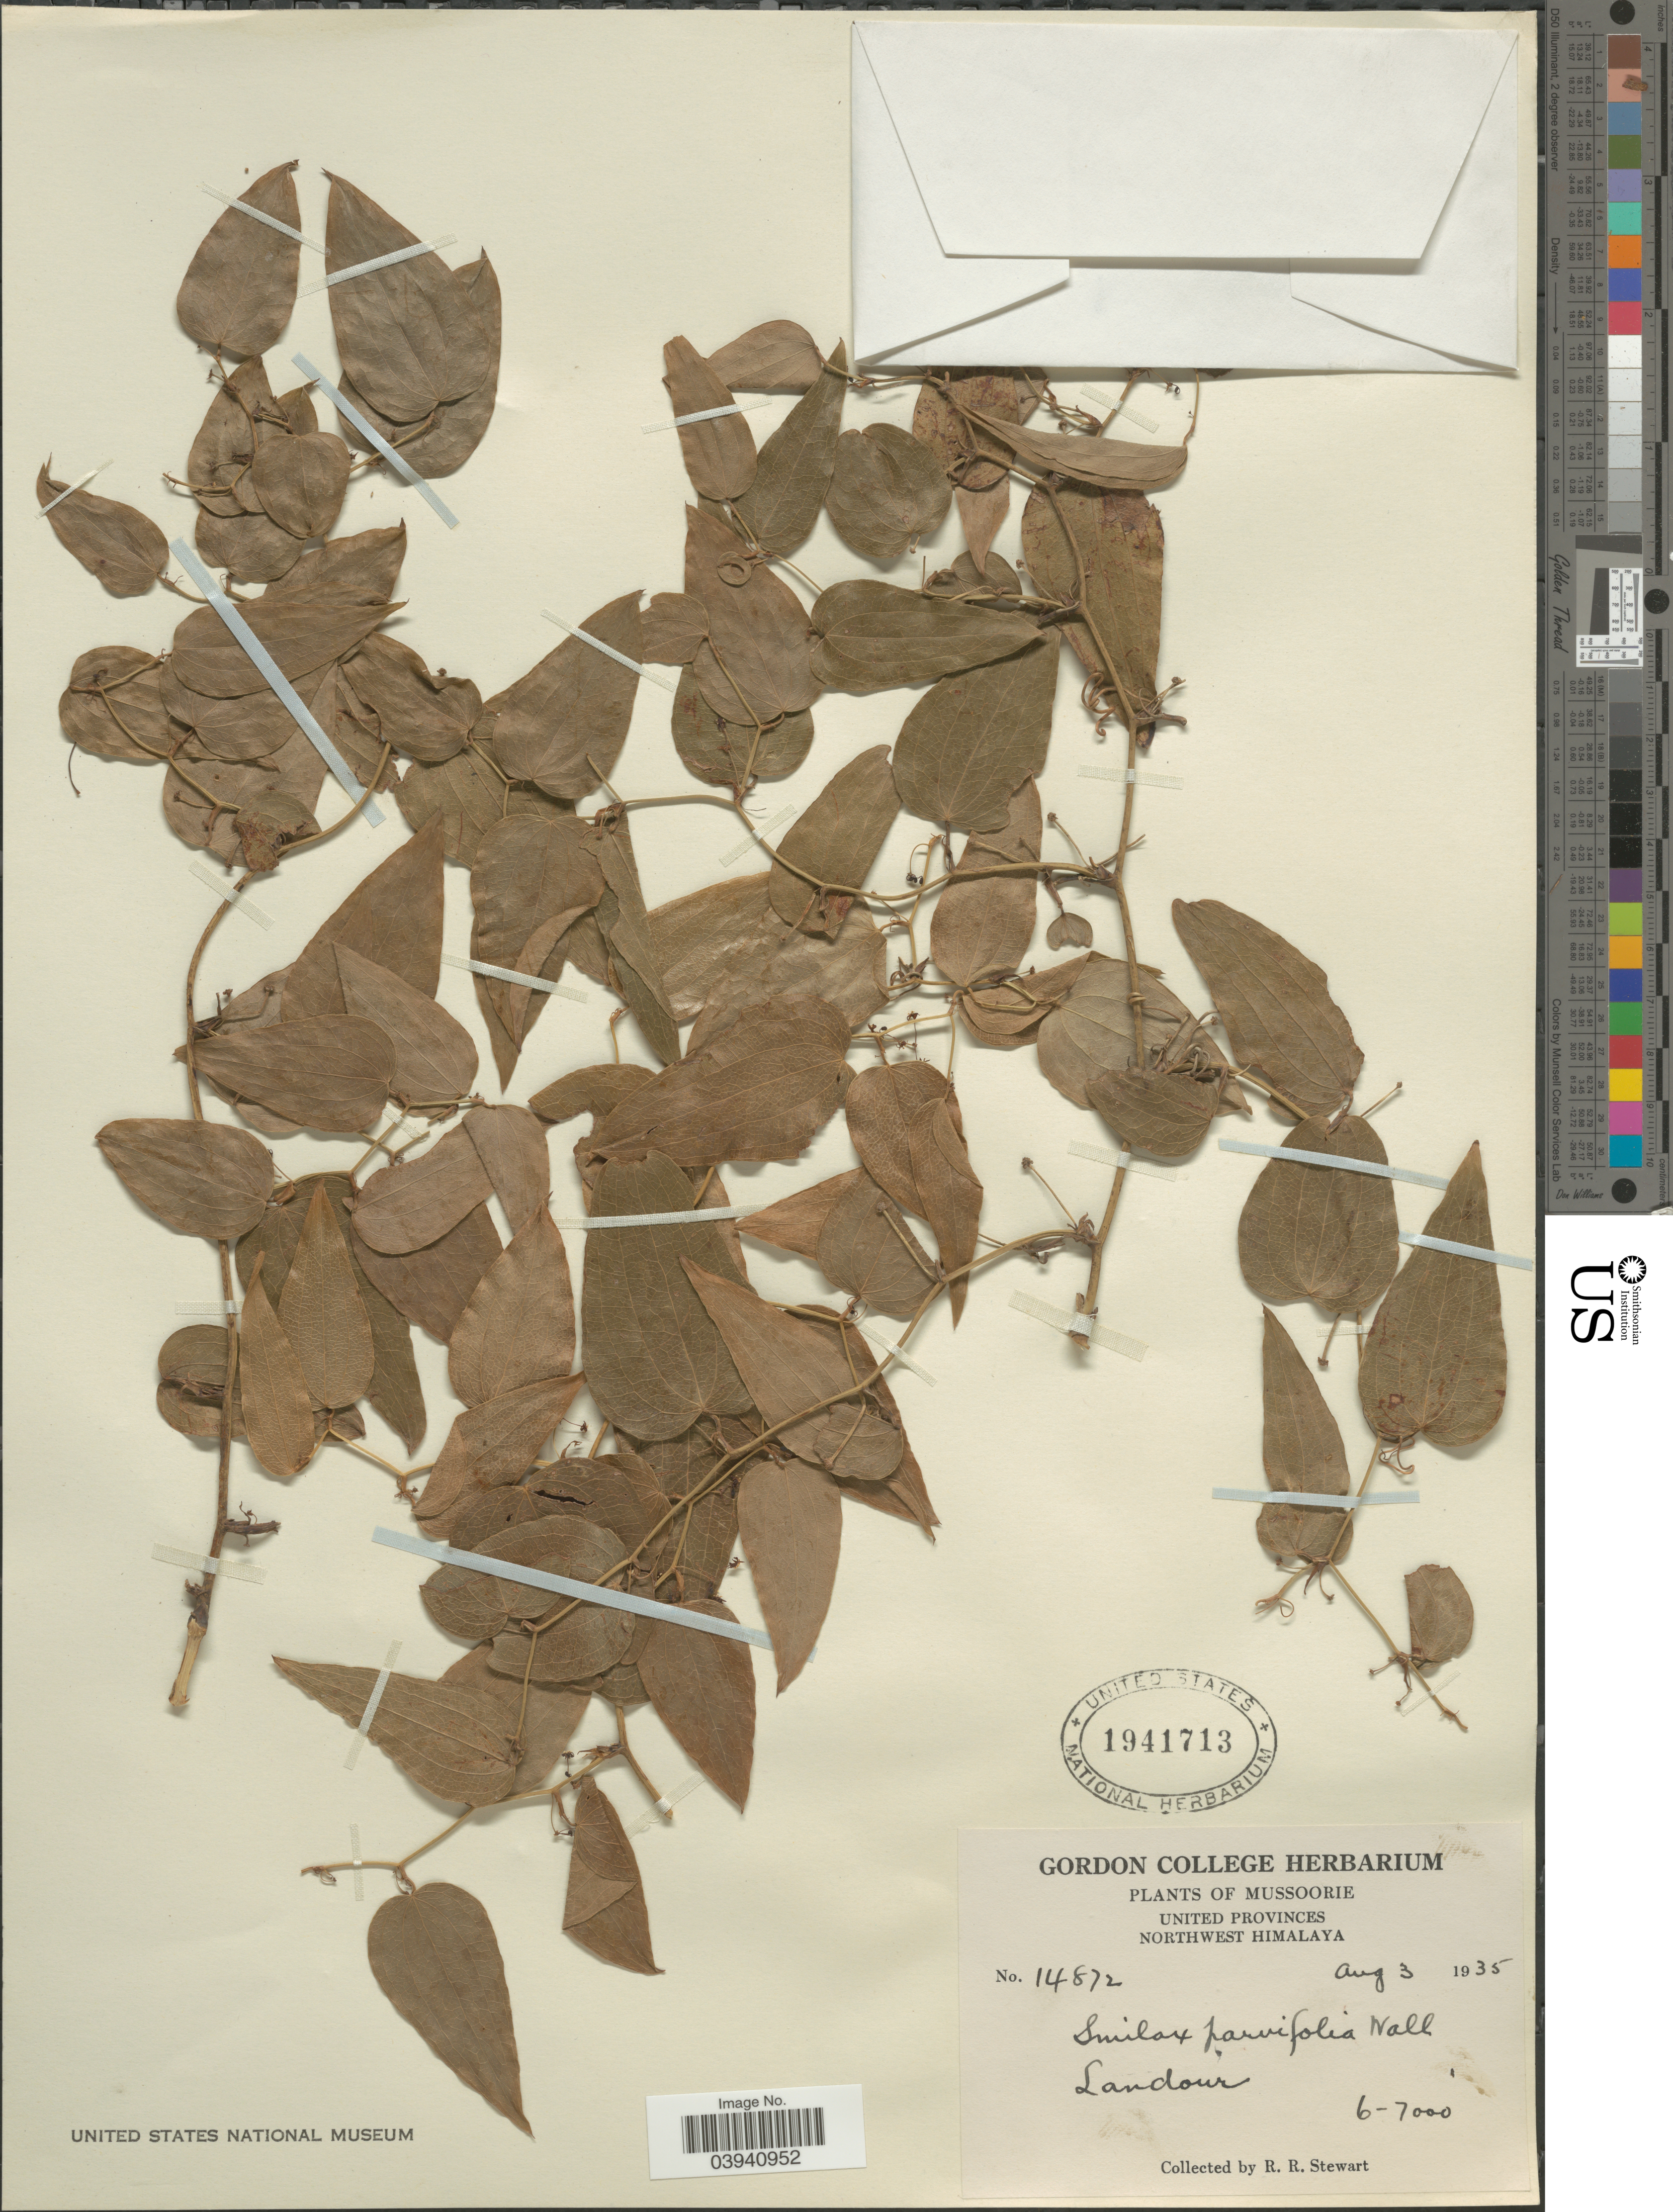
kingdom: Plantae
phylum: Tracheophyta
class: Liliopsida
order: Liliales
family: Smilacaceae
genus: Smilax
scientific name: Smilax parvifolia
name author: Wall. ex Hook. f.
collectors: R. Stewart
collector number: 14872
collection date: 1935-08-03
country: India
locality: Mussoorie. United Provinces. Northwest Himalaya. Landour.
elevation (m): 1829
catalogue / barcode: US 1941713